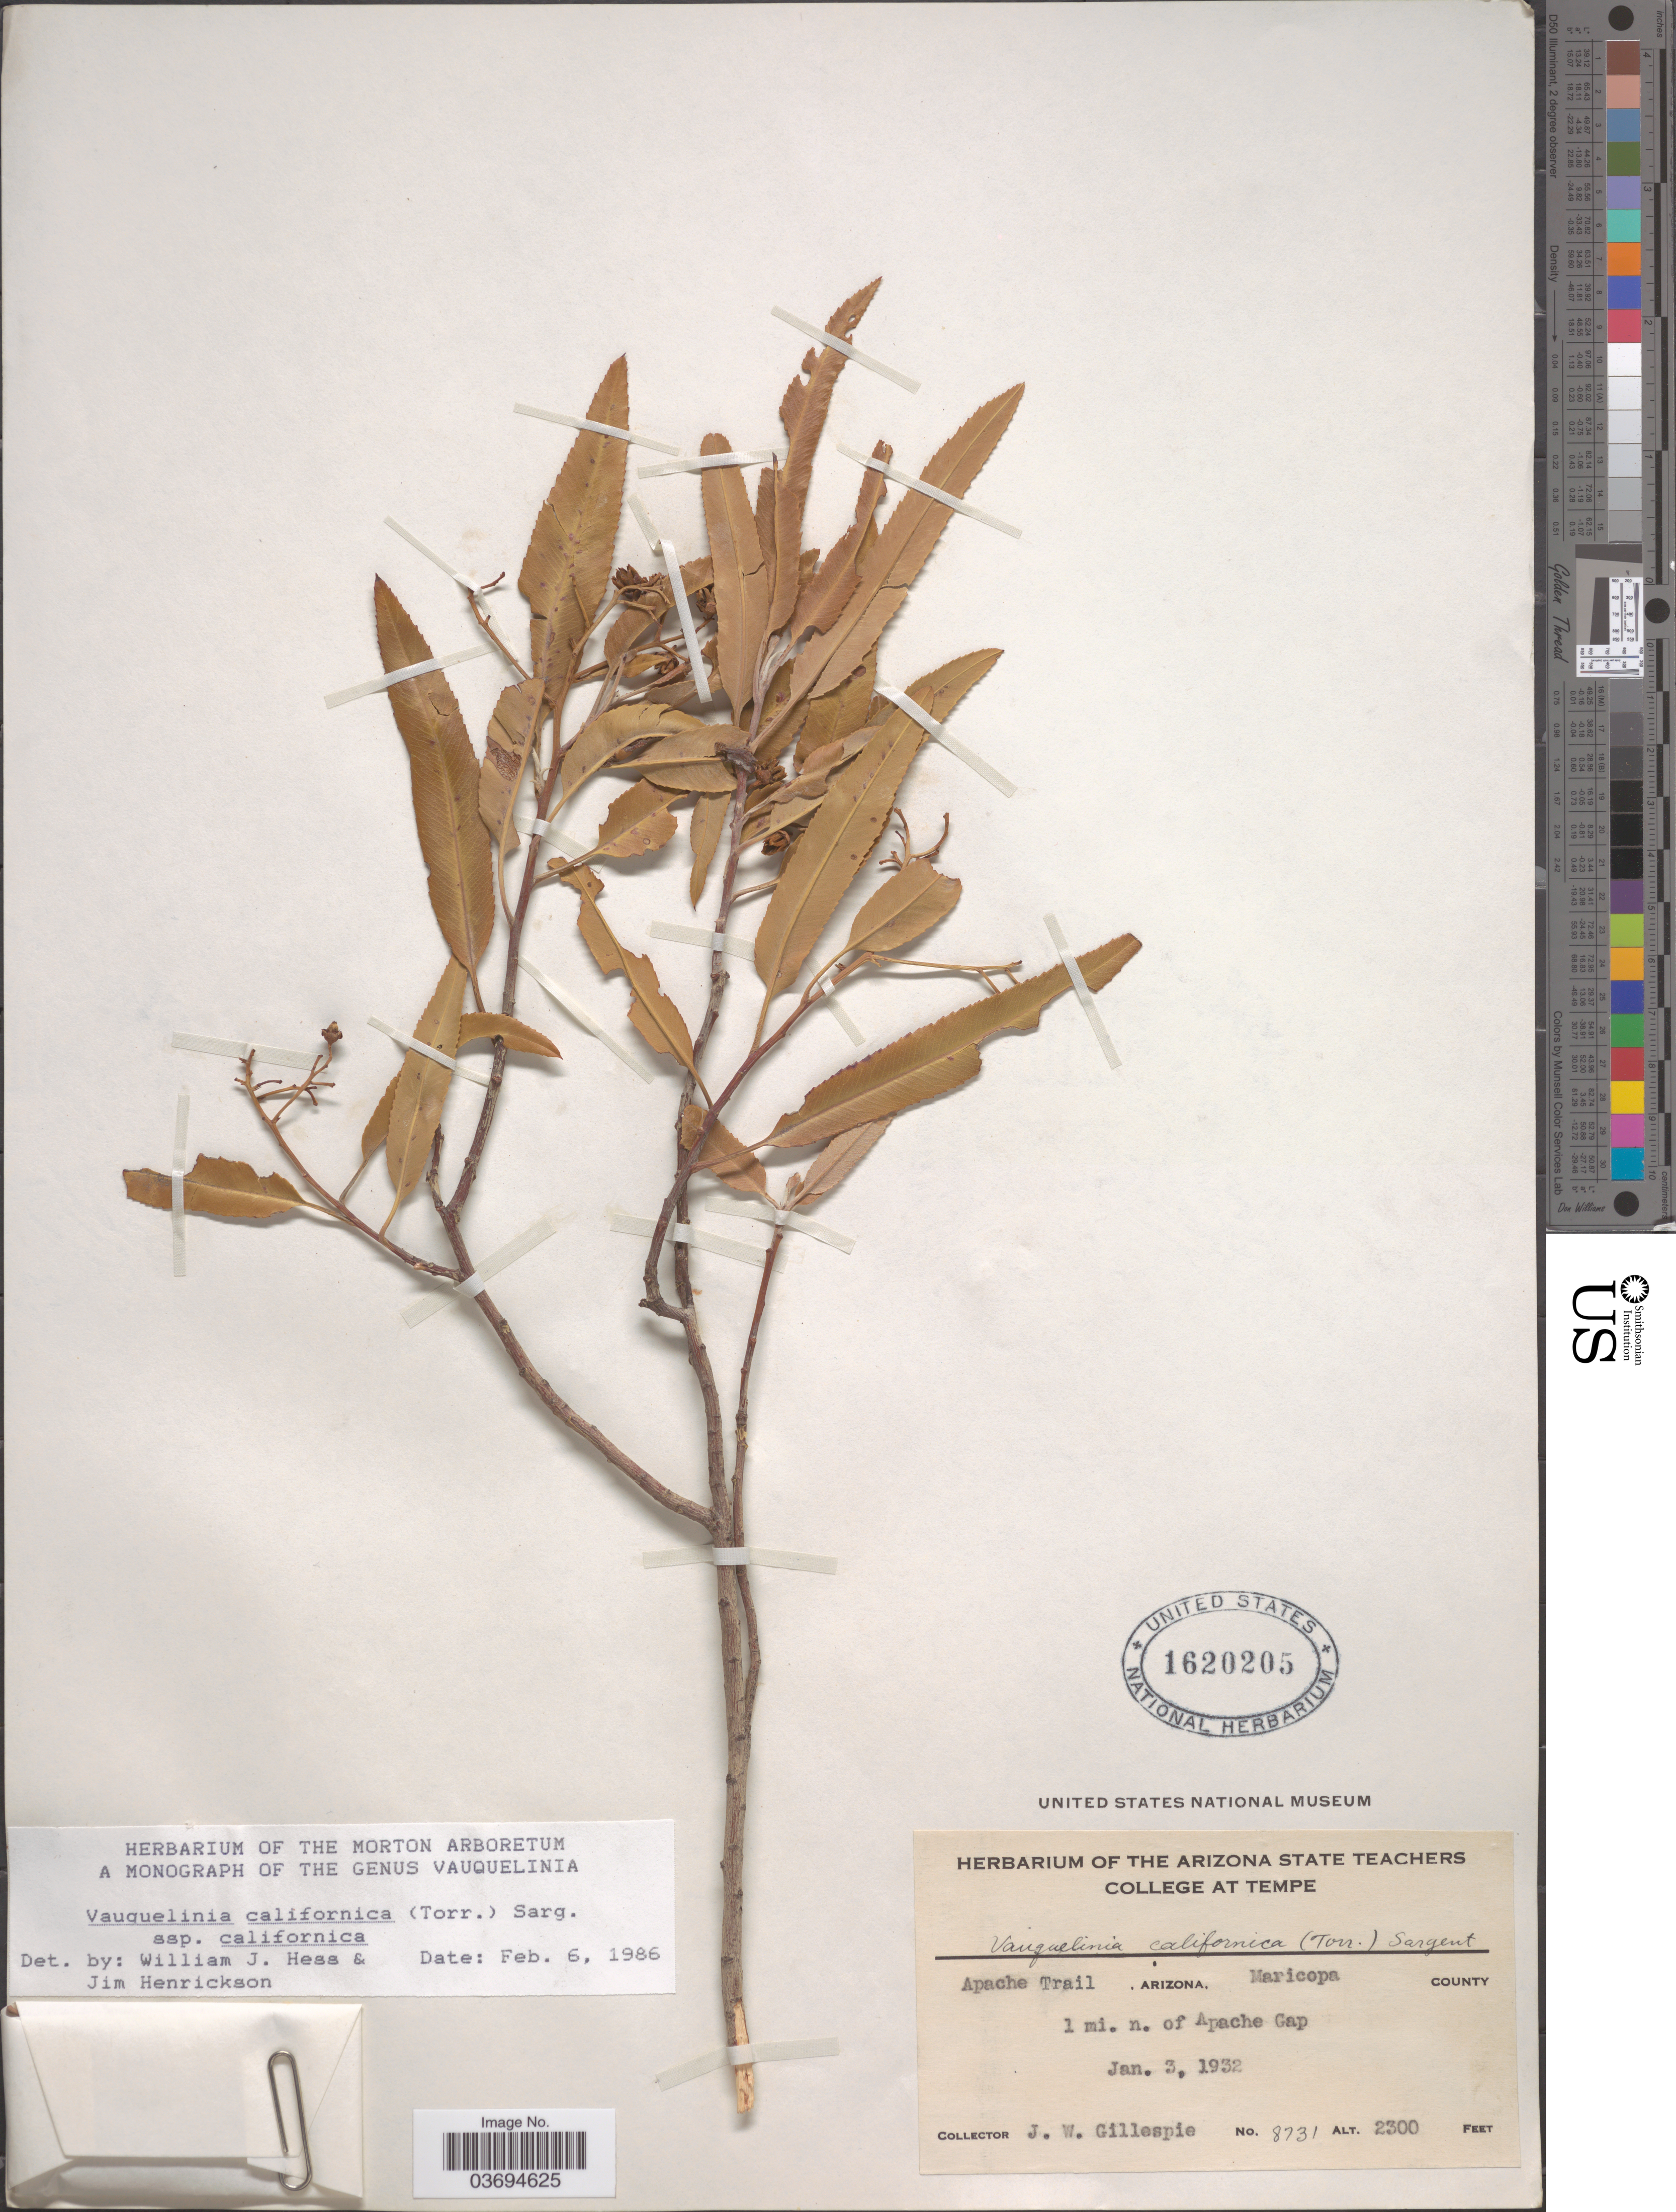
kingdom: Plantae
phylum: Tracheophyta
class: Magnoliopsida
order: Rosales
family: Rosaceae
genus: Vauquelinia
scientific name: Vauquelinia californica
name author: (Torr.) Sarg.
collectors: J. W. Gillespie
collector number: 8731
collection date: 1932-01-03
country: United States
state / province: Arizona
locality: Apache Trail, Maricopa County. 1 mi. n. of Apache Gap.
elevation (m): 701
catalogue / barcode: US 1620205